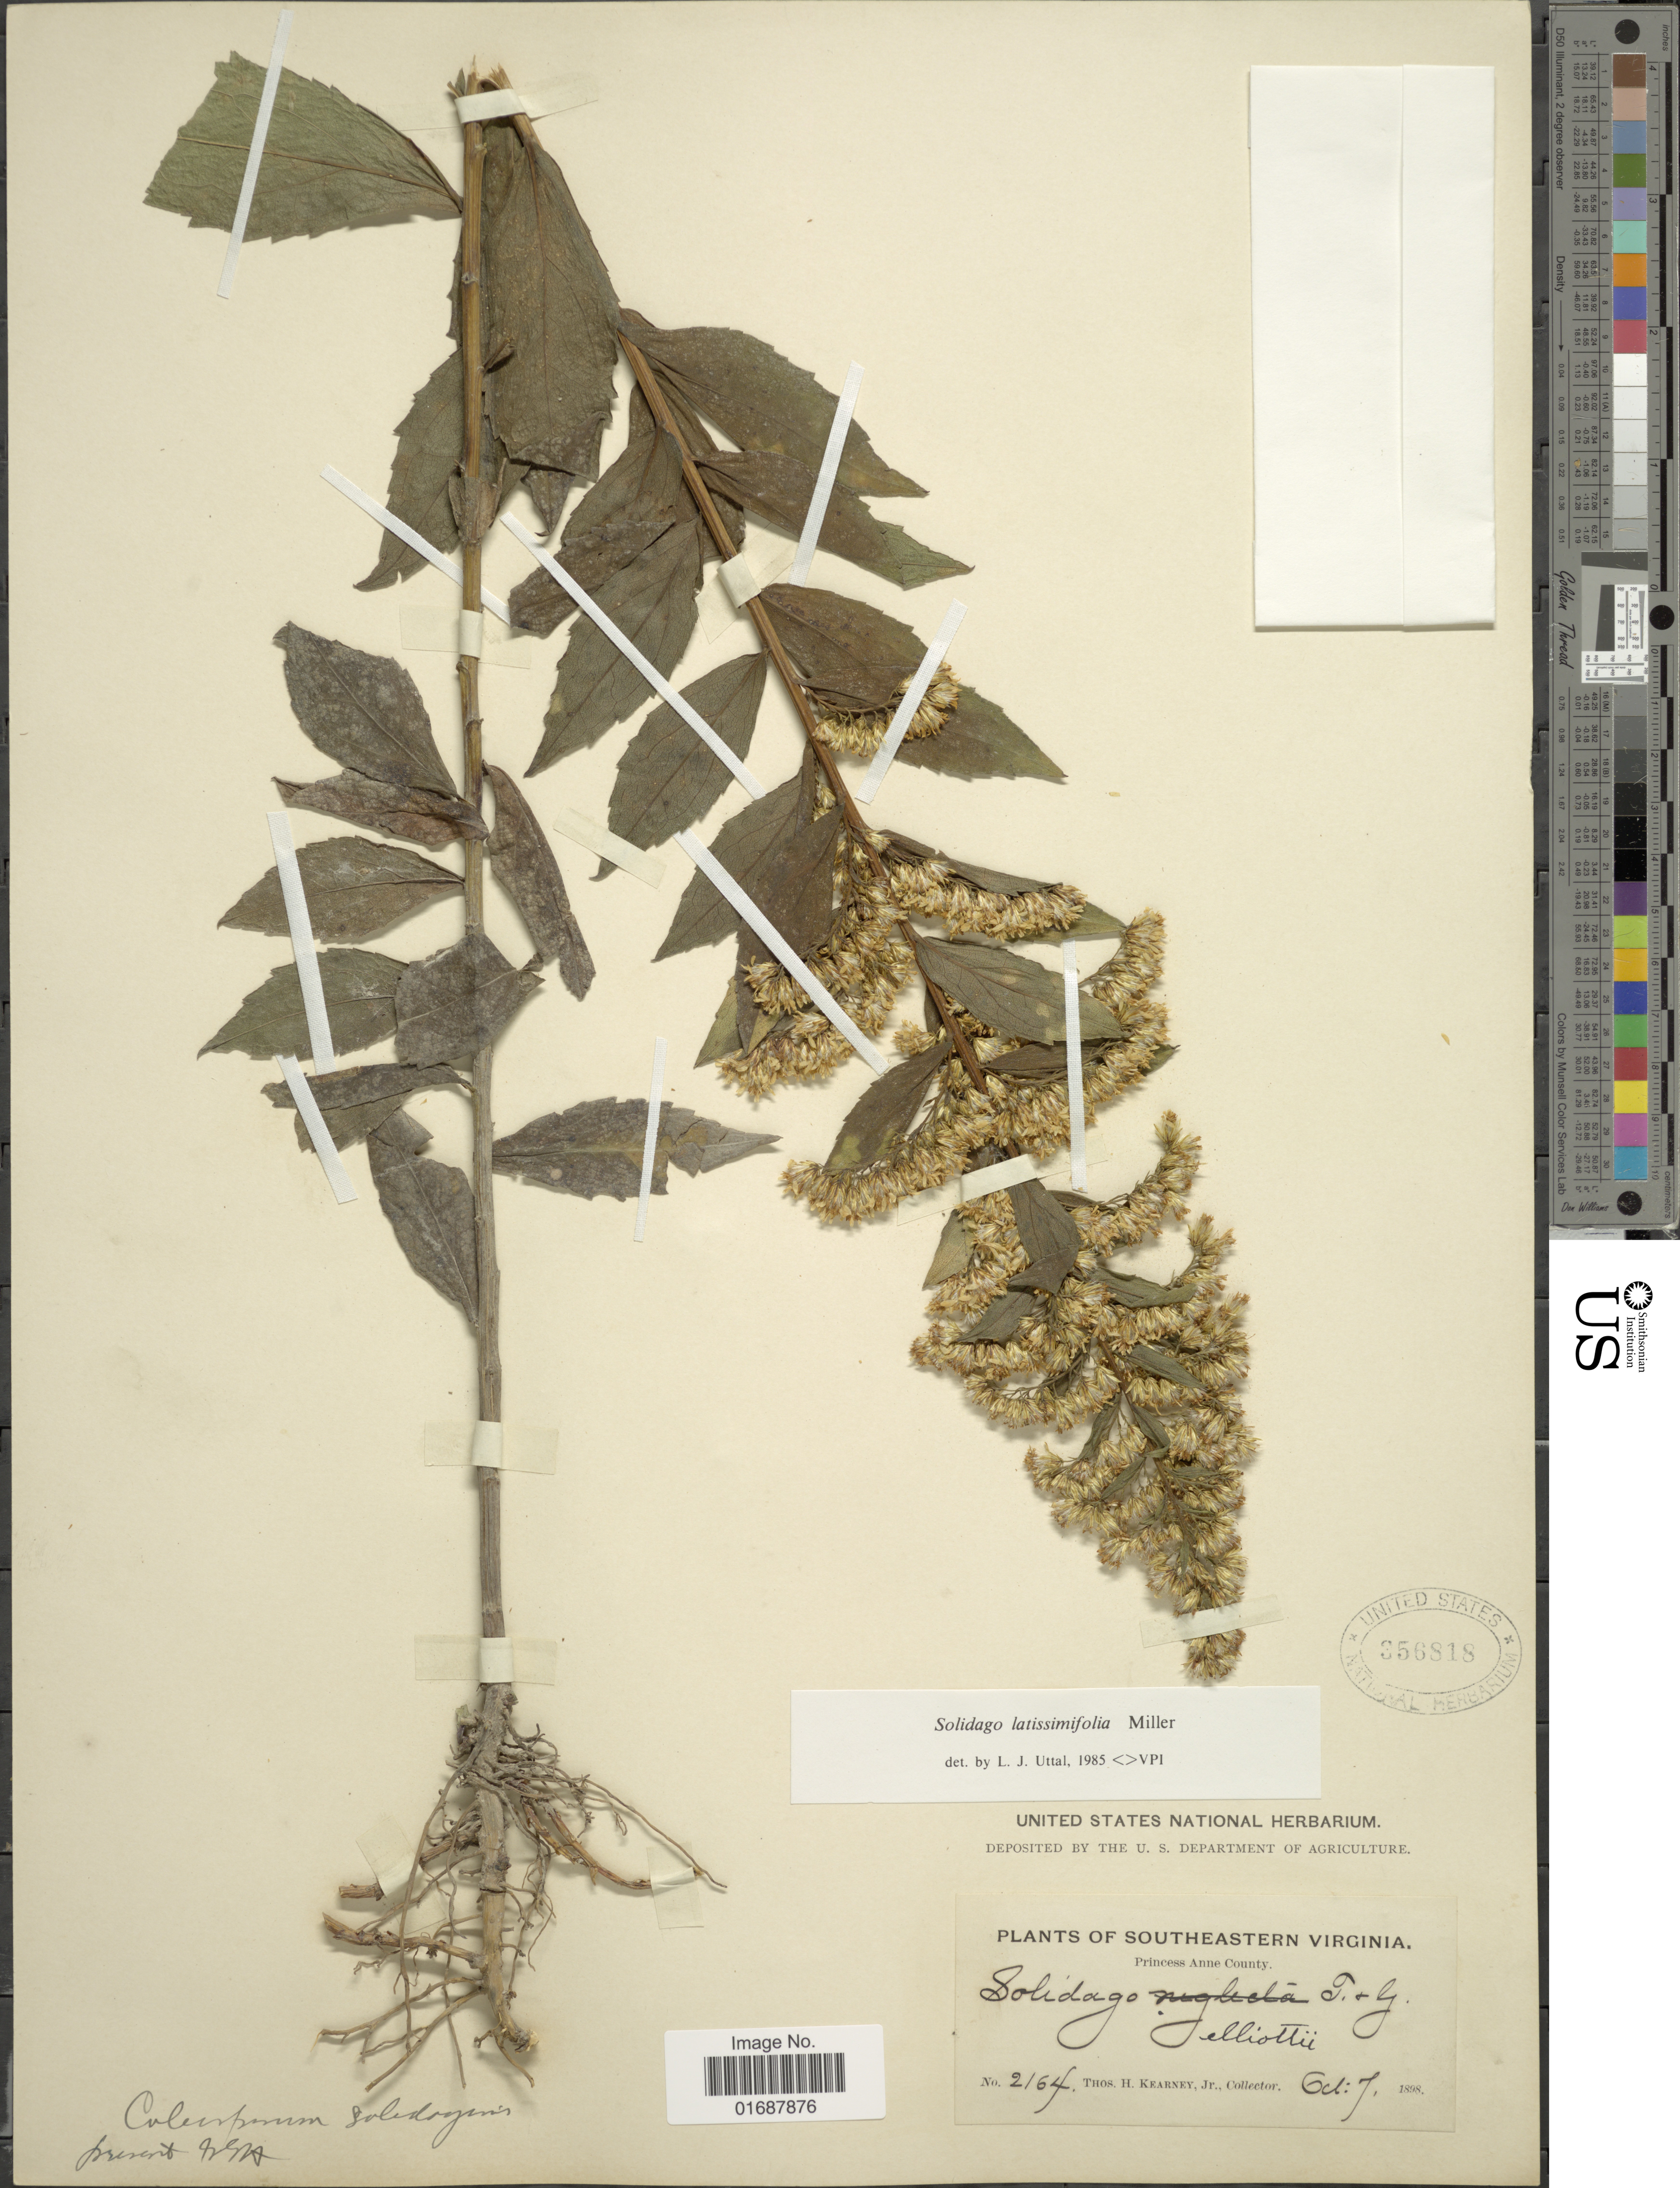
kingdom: Plantae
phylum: Tracheophyta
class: Magnoliopsida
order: Asterales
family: Asteraceae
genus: Solidago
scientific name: Solidago latissimifolia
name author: Mill.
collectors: T. H. Kearney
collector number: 2164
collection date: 1898-10-07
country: United States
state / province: Virginia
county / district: City of Virginia Beach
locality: Southeastern Virginia. Princess Anne County.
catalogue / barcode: US 356818